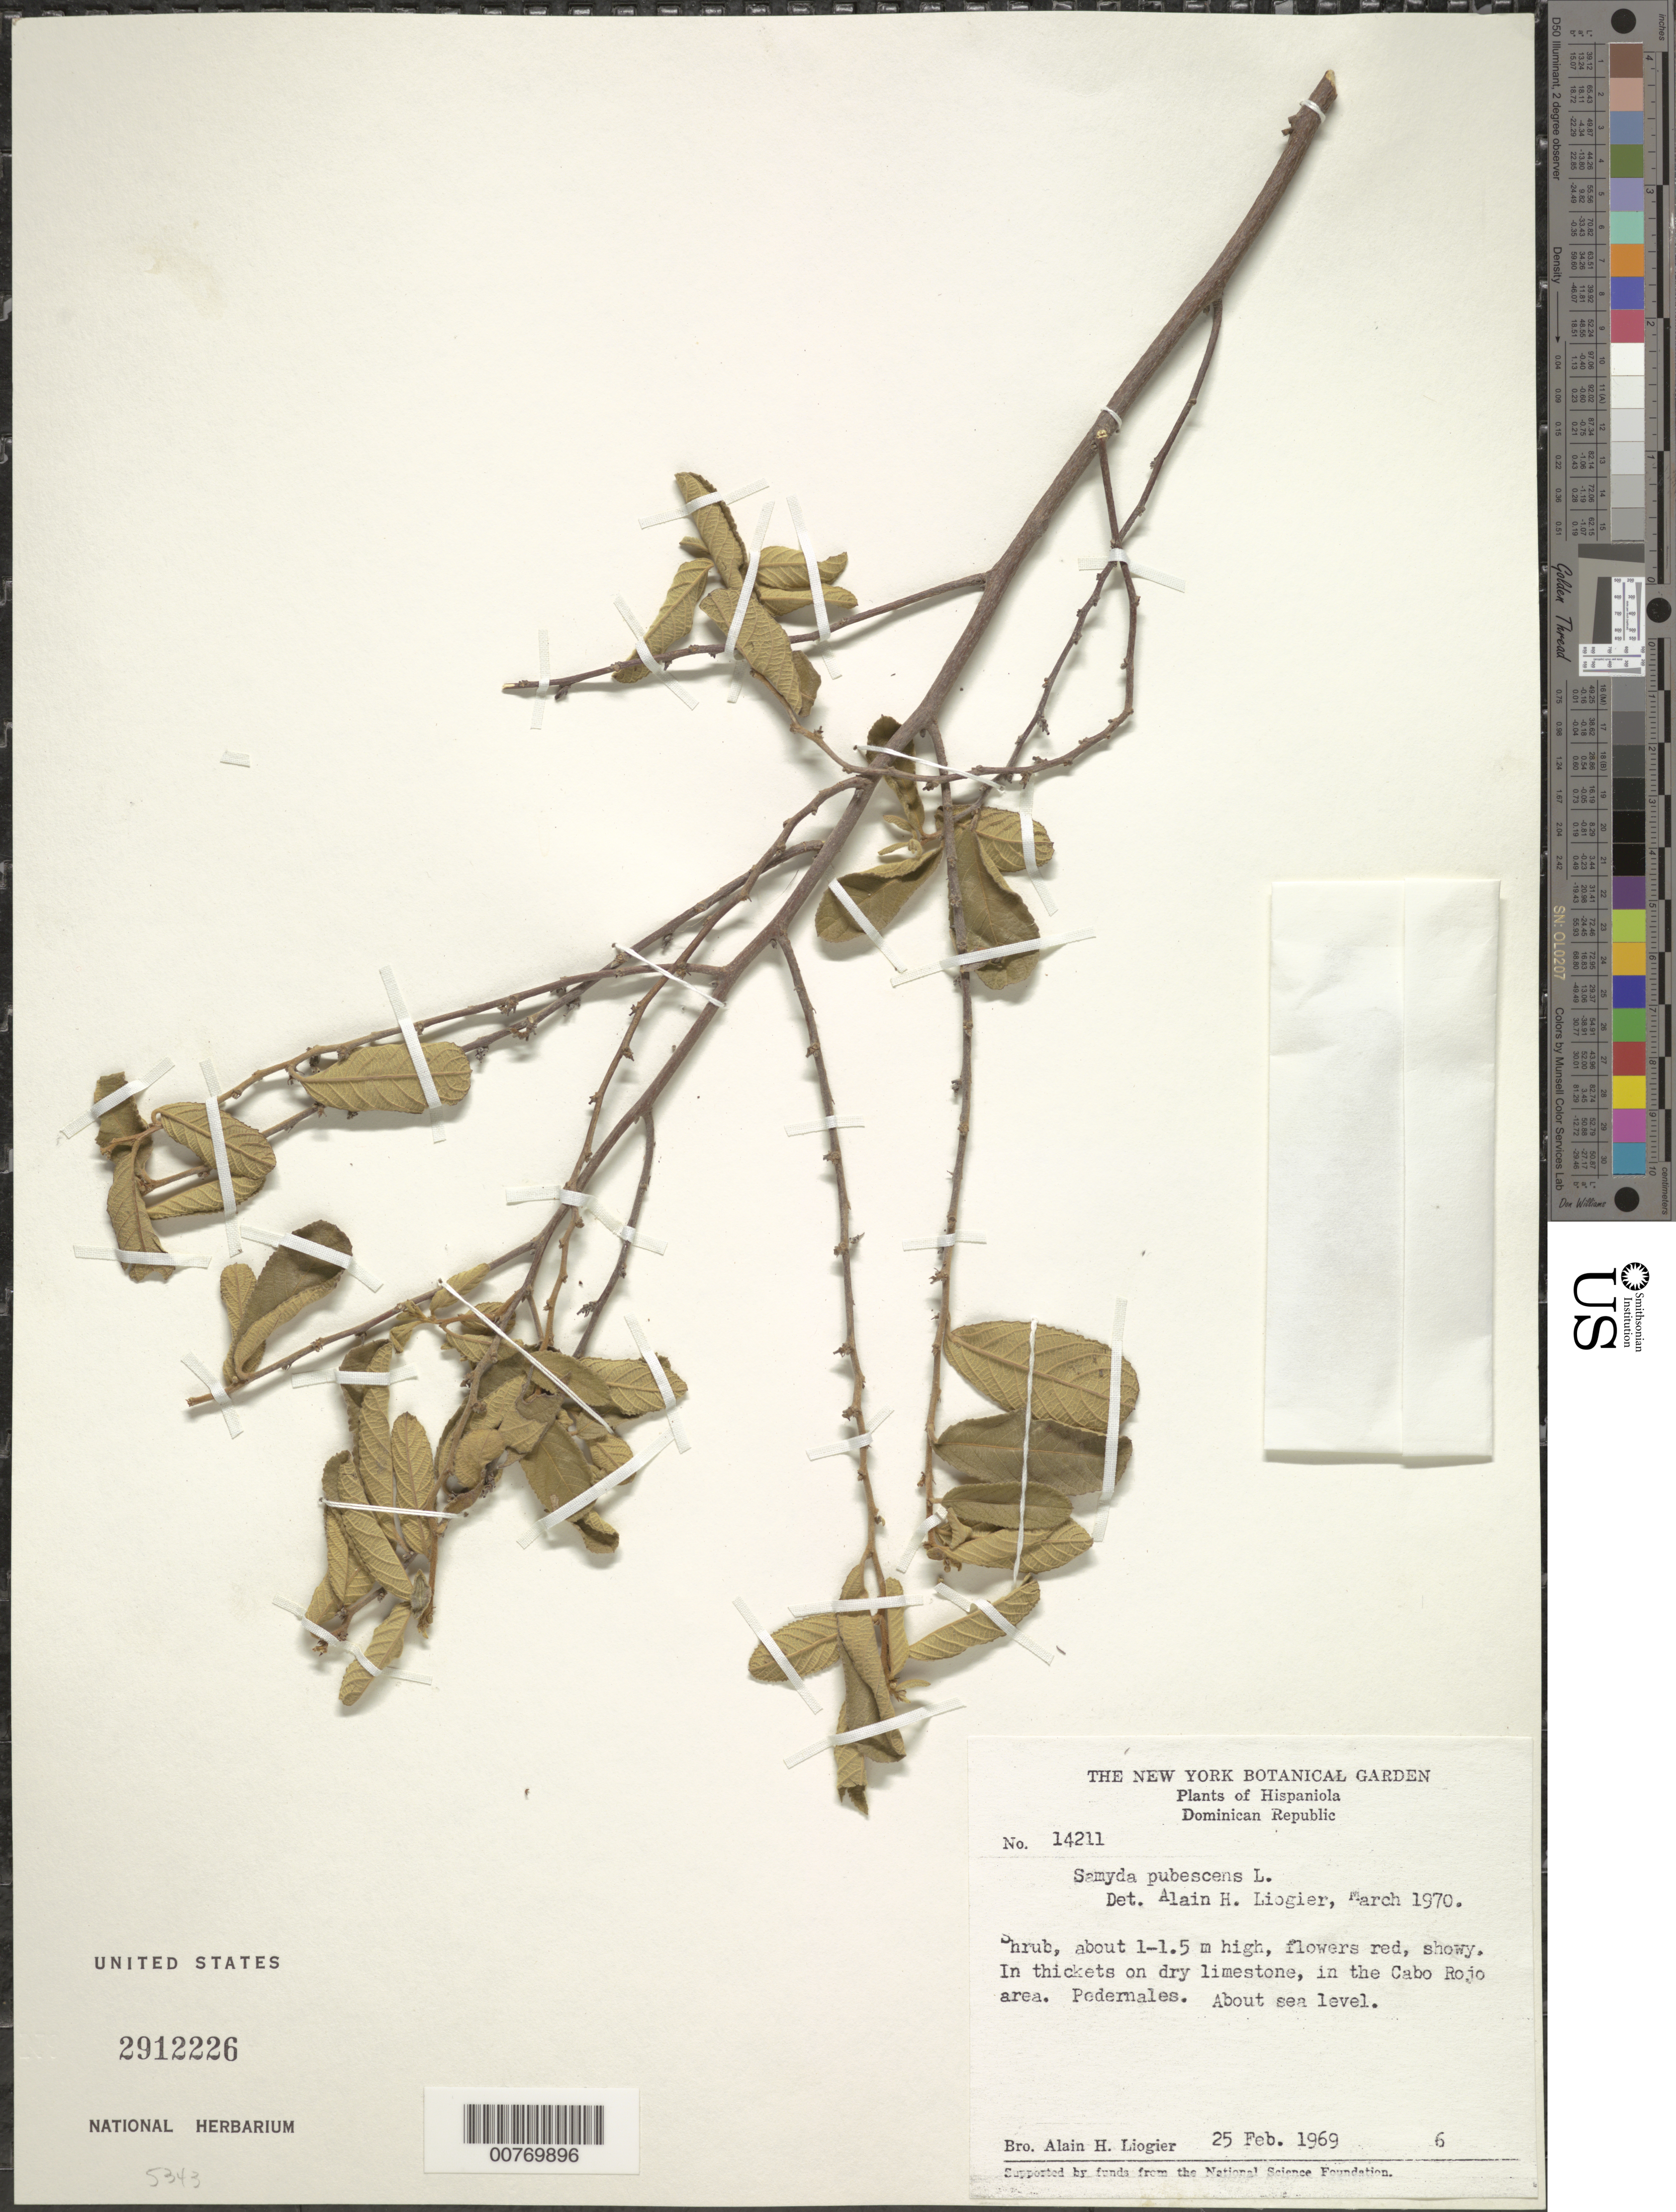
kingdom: Plantae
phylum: Tracheophyta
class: Magnoliopsida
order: Malpighiales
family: Salicaceae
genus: Casearia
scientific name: Casearia hirsuta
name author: Sw.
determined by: Liogier, Alain H.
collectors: A. H. Liogier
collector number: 14211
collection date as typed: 25 Feb 1969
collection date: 1969-02-25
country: Dominican Republic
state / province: Pedernales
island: Hispaniola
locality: Cabo Rojo area.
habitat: In thickets on dry limestone.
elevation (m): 0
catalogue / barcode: US 2912226